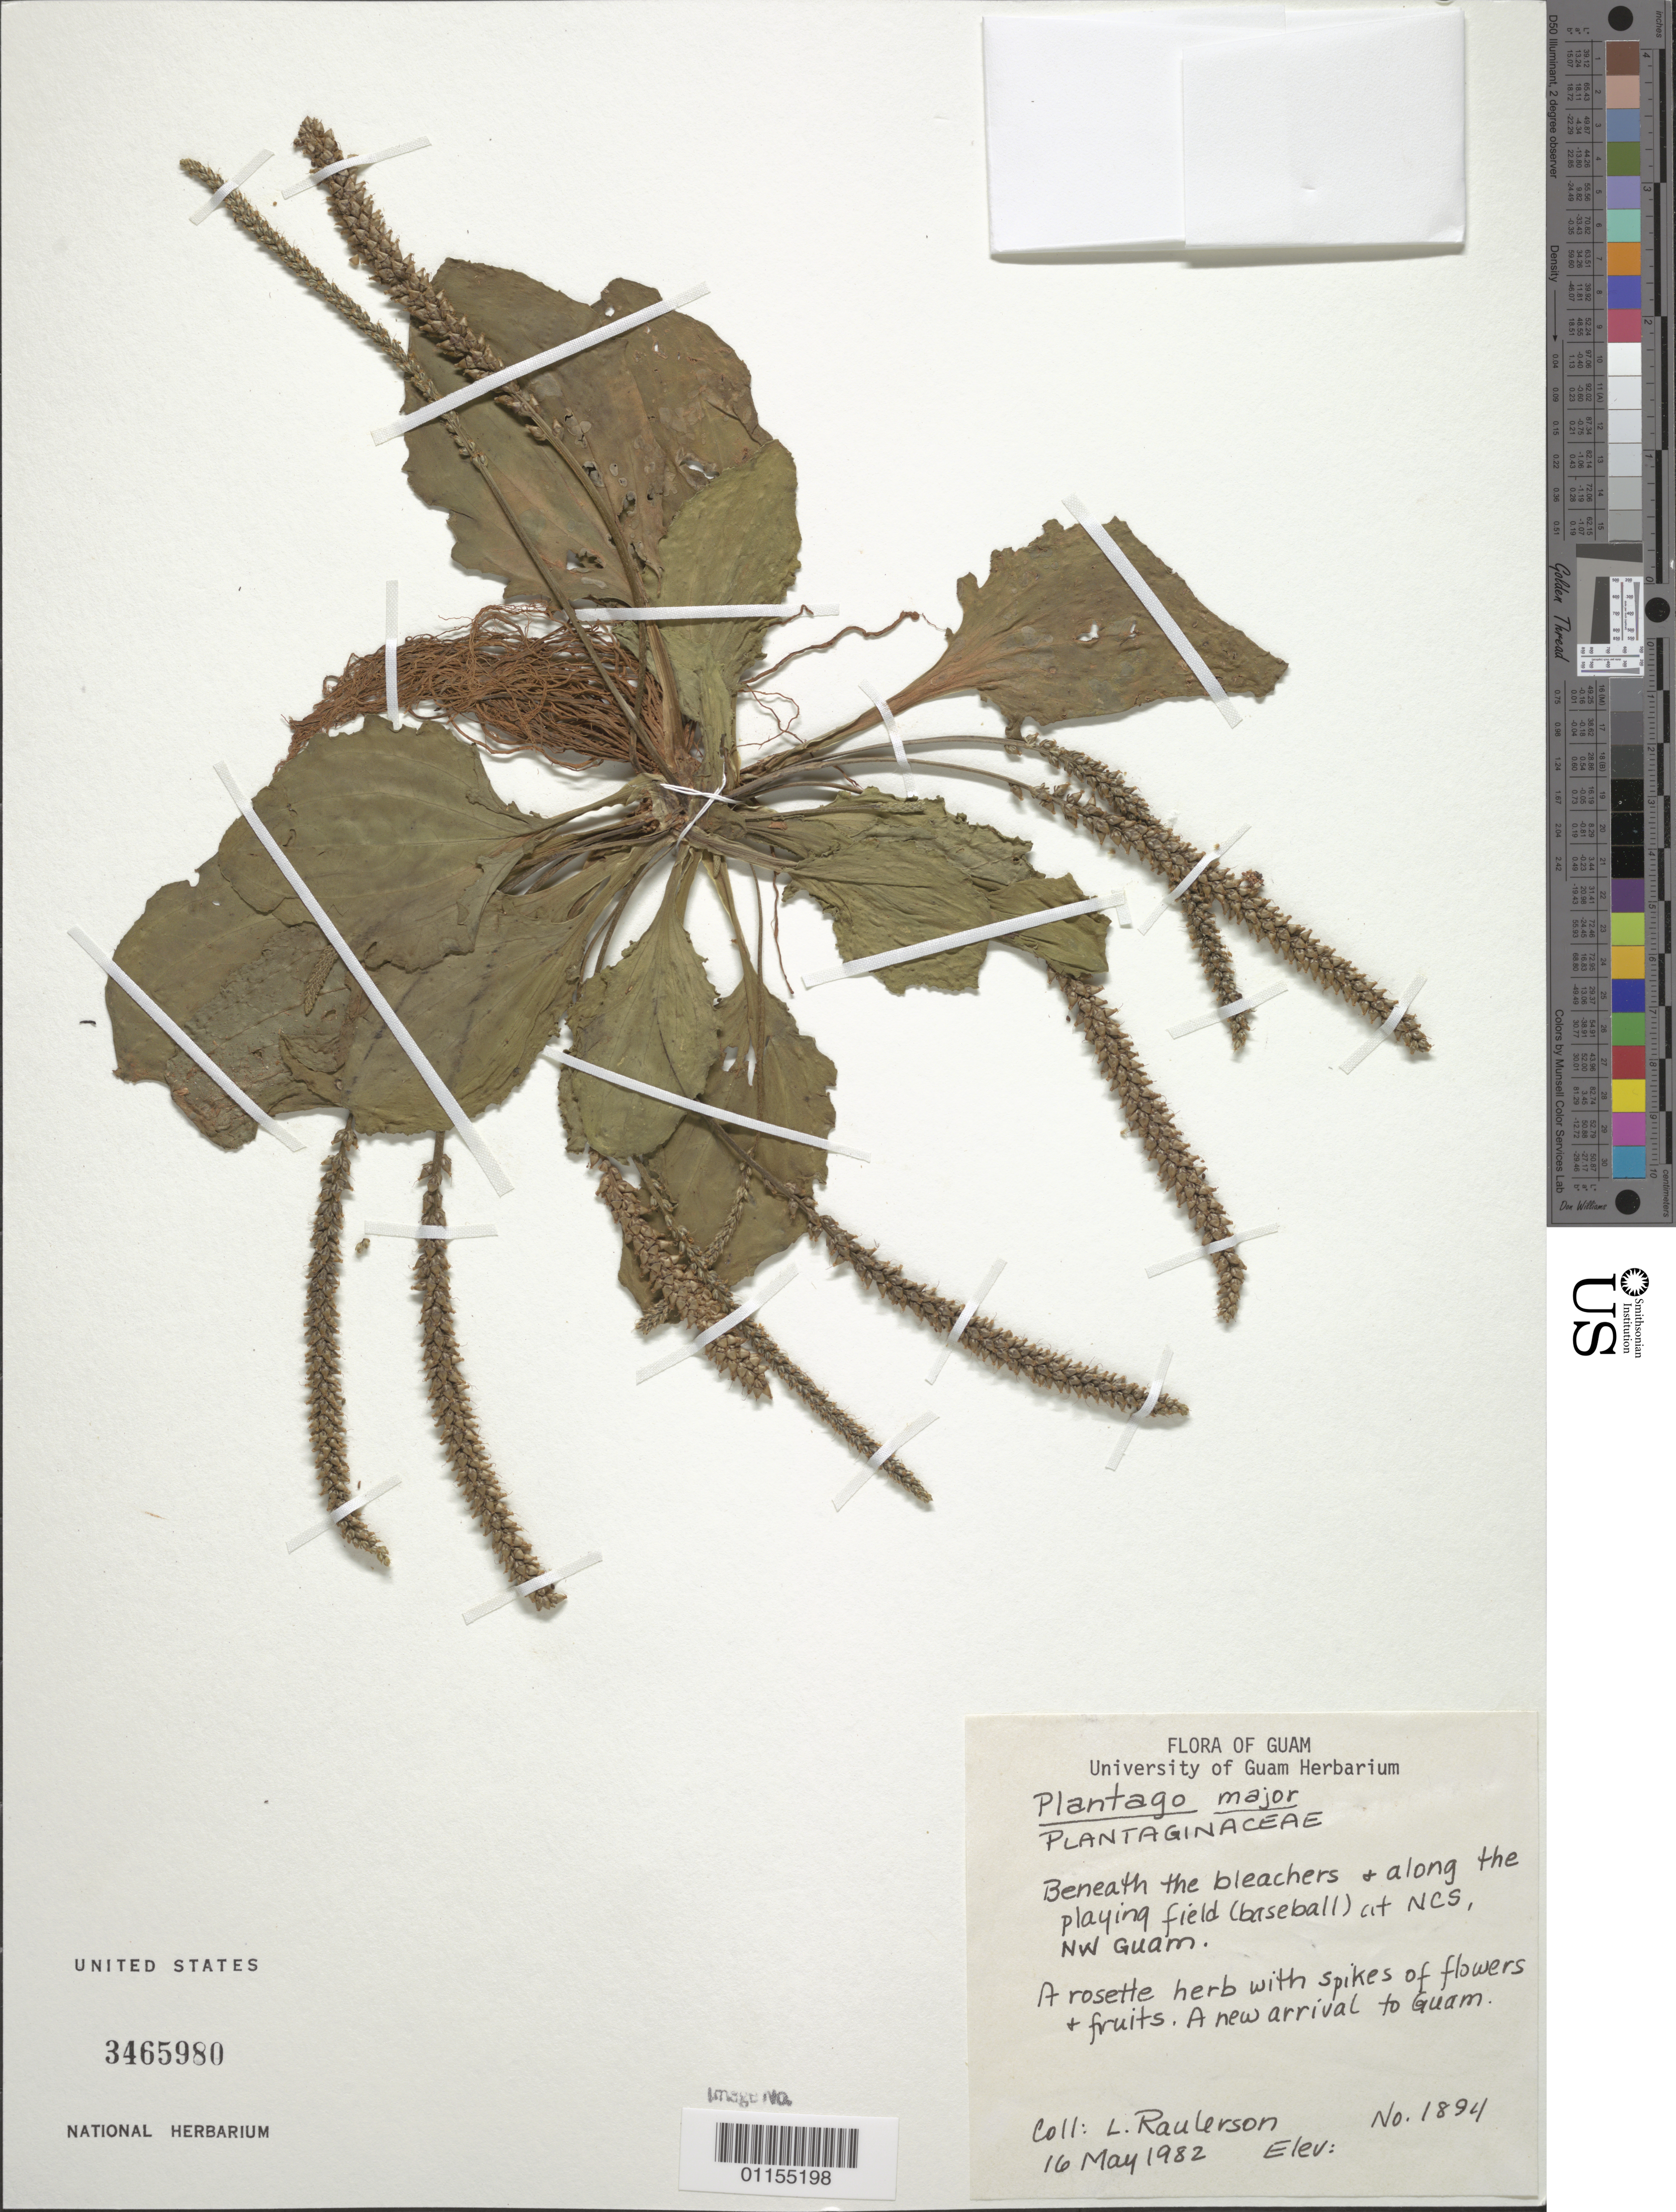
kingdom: Plantae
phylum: Tracheophyta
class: Magnoliopsida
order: Lamiales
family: Plantaginaceae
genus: Plantago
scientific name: Plantago major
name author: L.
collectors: L. Raulerson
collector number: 1894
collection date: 1982-05-16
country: Guam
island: Guam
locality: Beneath the bleachers & along the playing field (baseball) at NCS, Nw Guam.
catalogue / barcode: US 3465980